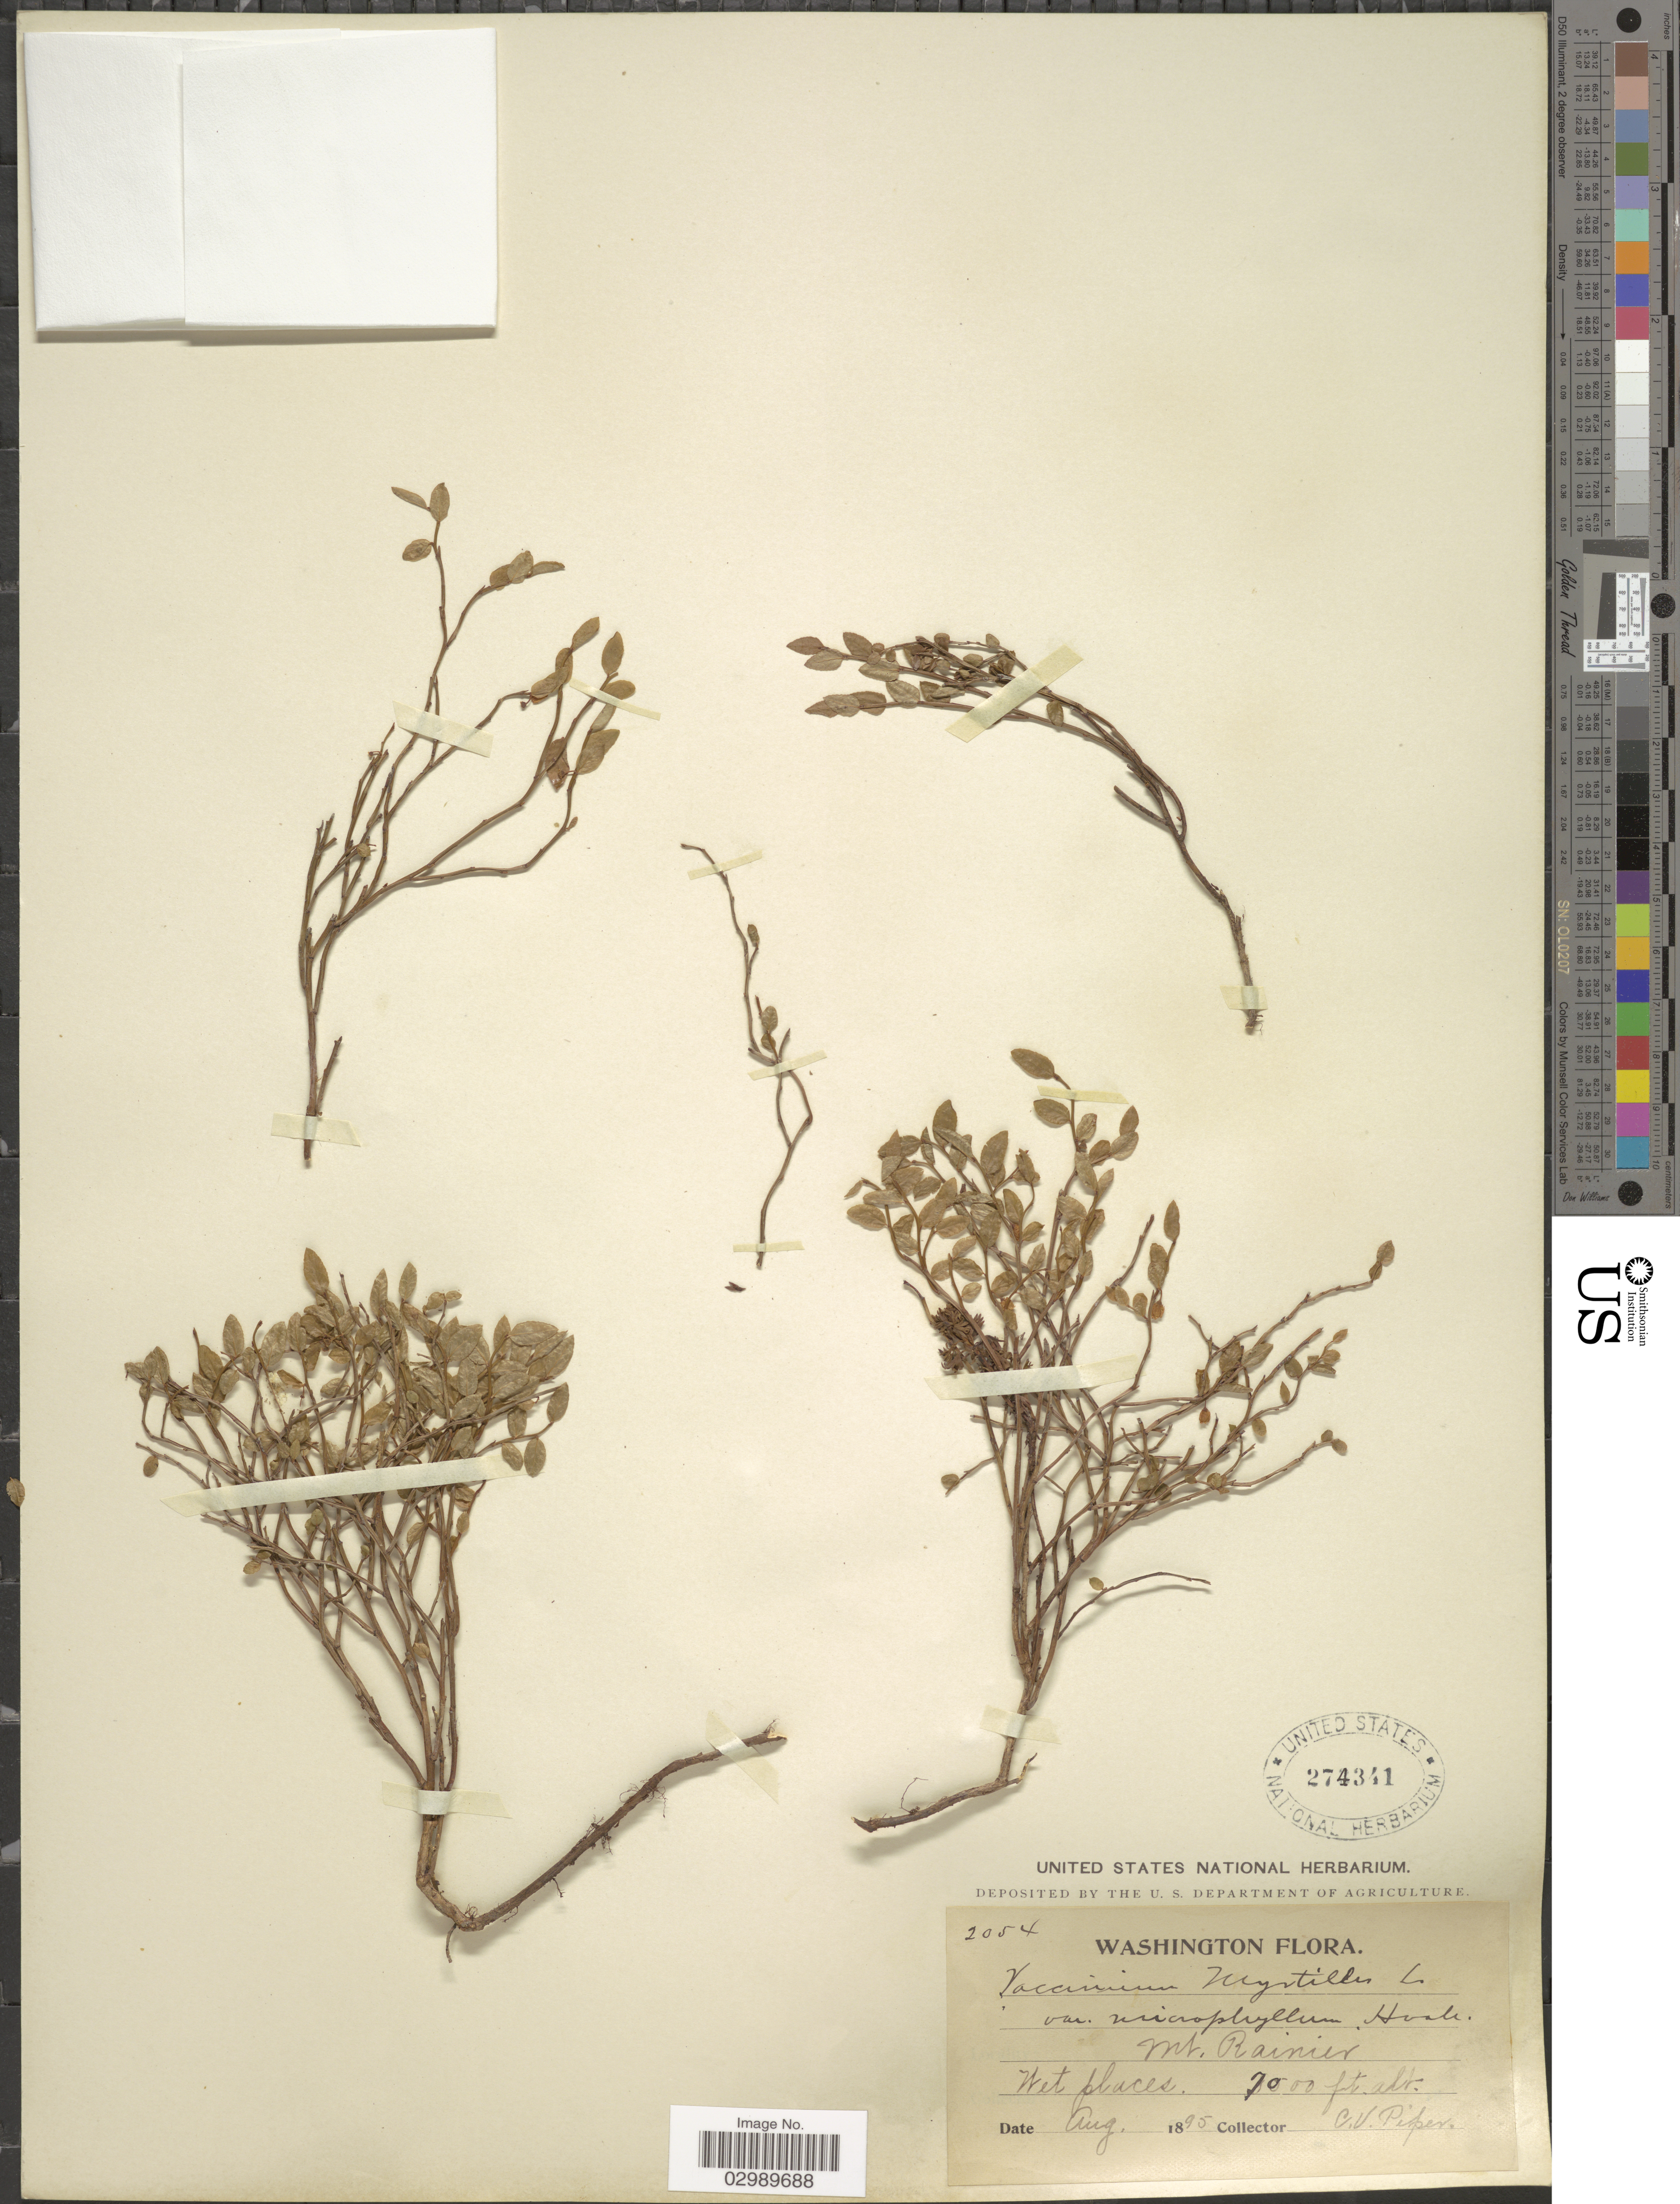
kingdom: Plantae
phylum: Tracheophyta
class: Magnoliopsida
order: Ericales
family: Ericaceae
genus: Vaccinium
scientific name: Vaccinium scoparium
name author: Leiberg ex Coville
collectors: C. V. Piper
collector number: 2054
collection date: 1895-08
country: United States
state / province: Washington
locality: Mt. Rainier.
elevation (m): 2134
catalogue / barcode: US 274341